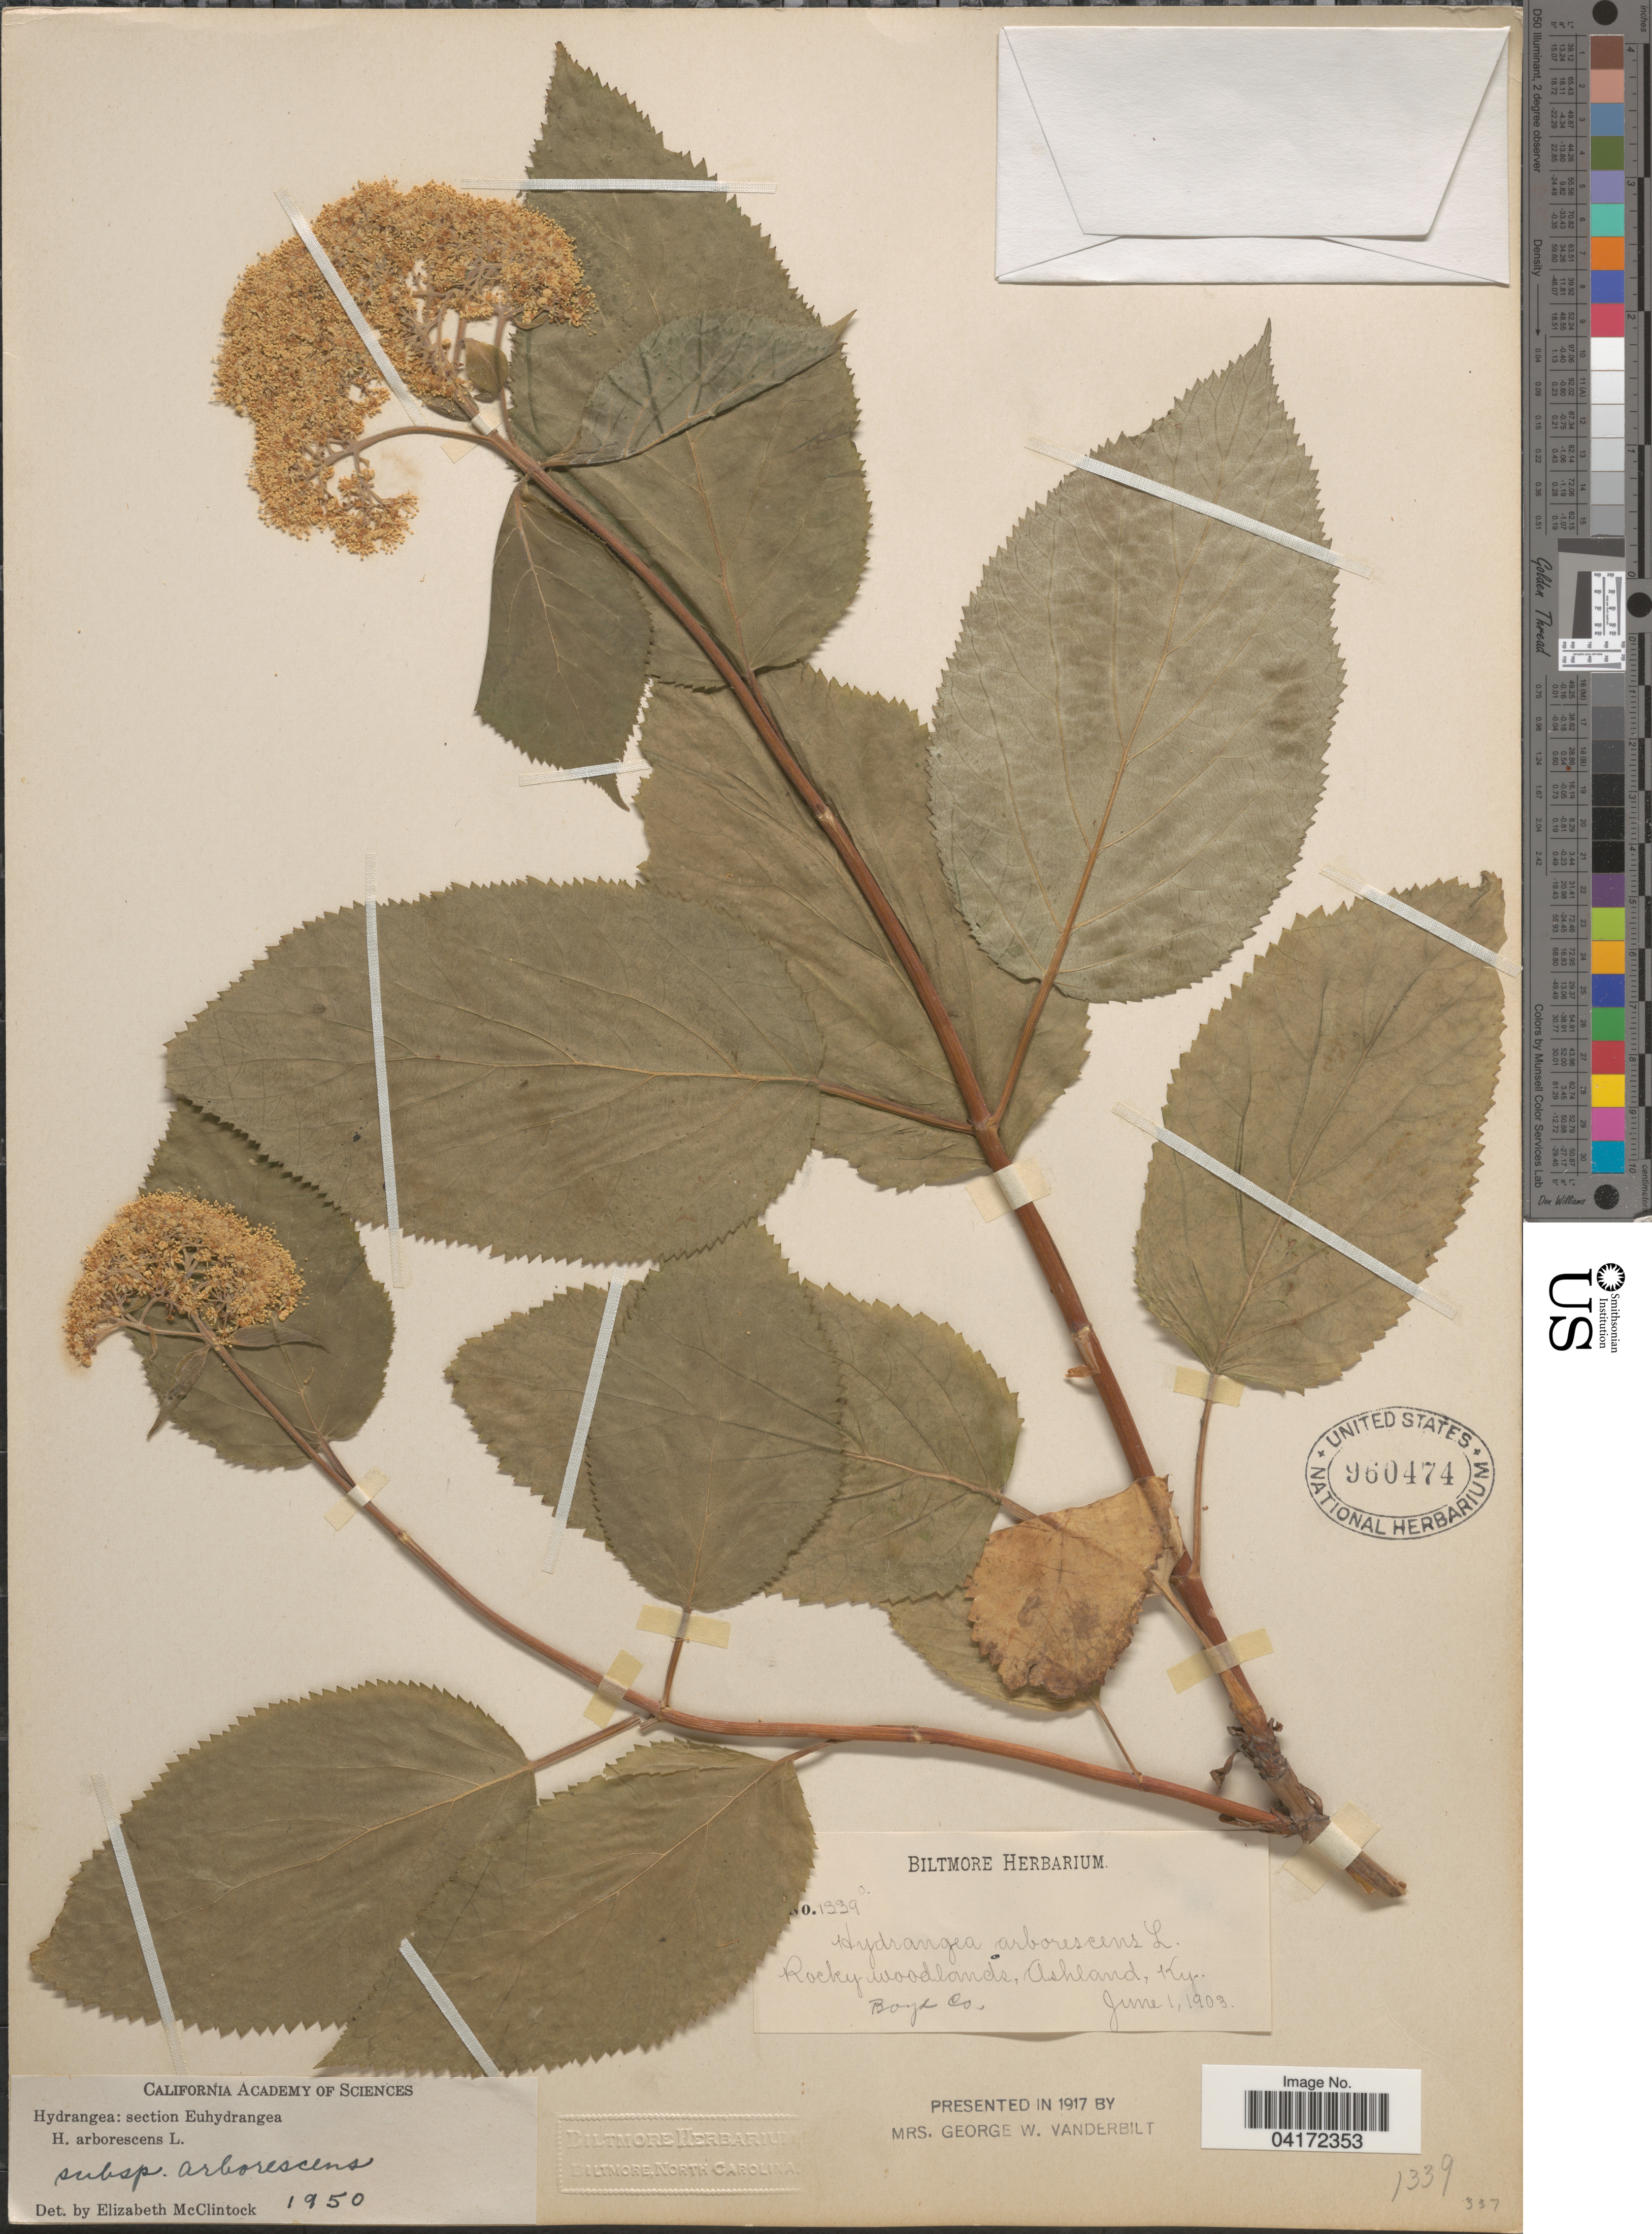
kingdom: Plantae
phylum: Tracheophyta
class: Magnoliopsida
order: Cornales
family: Hydrangeaceae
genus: Hydrangea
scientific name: Hydrangea arborescens subsp. arborescens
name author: L.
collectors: ex herb. Biltmore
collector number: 1339o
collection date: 1903-06-01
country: United States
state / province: Kentucky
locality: Ashland, Boyd Co.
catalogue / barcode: US 960474